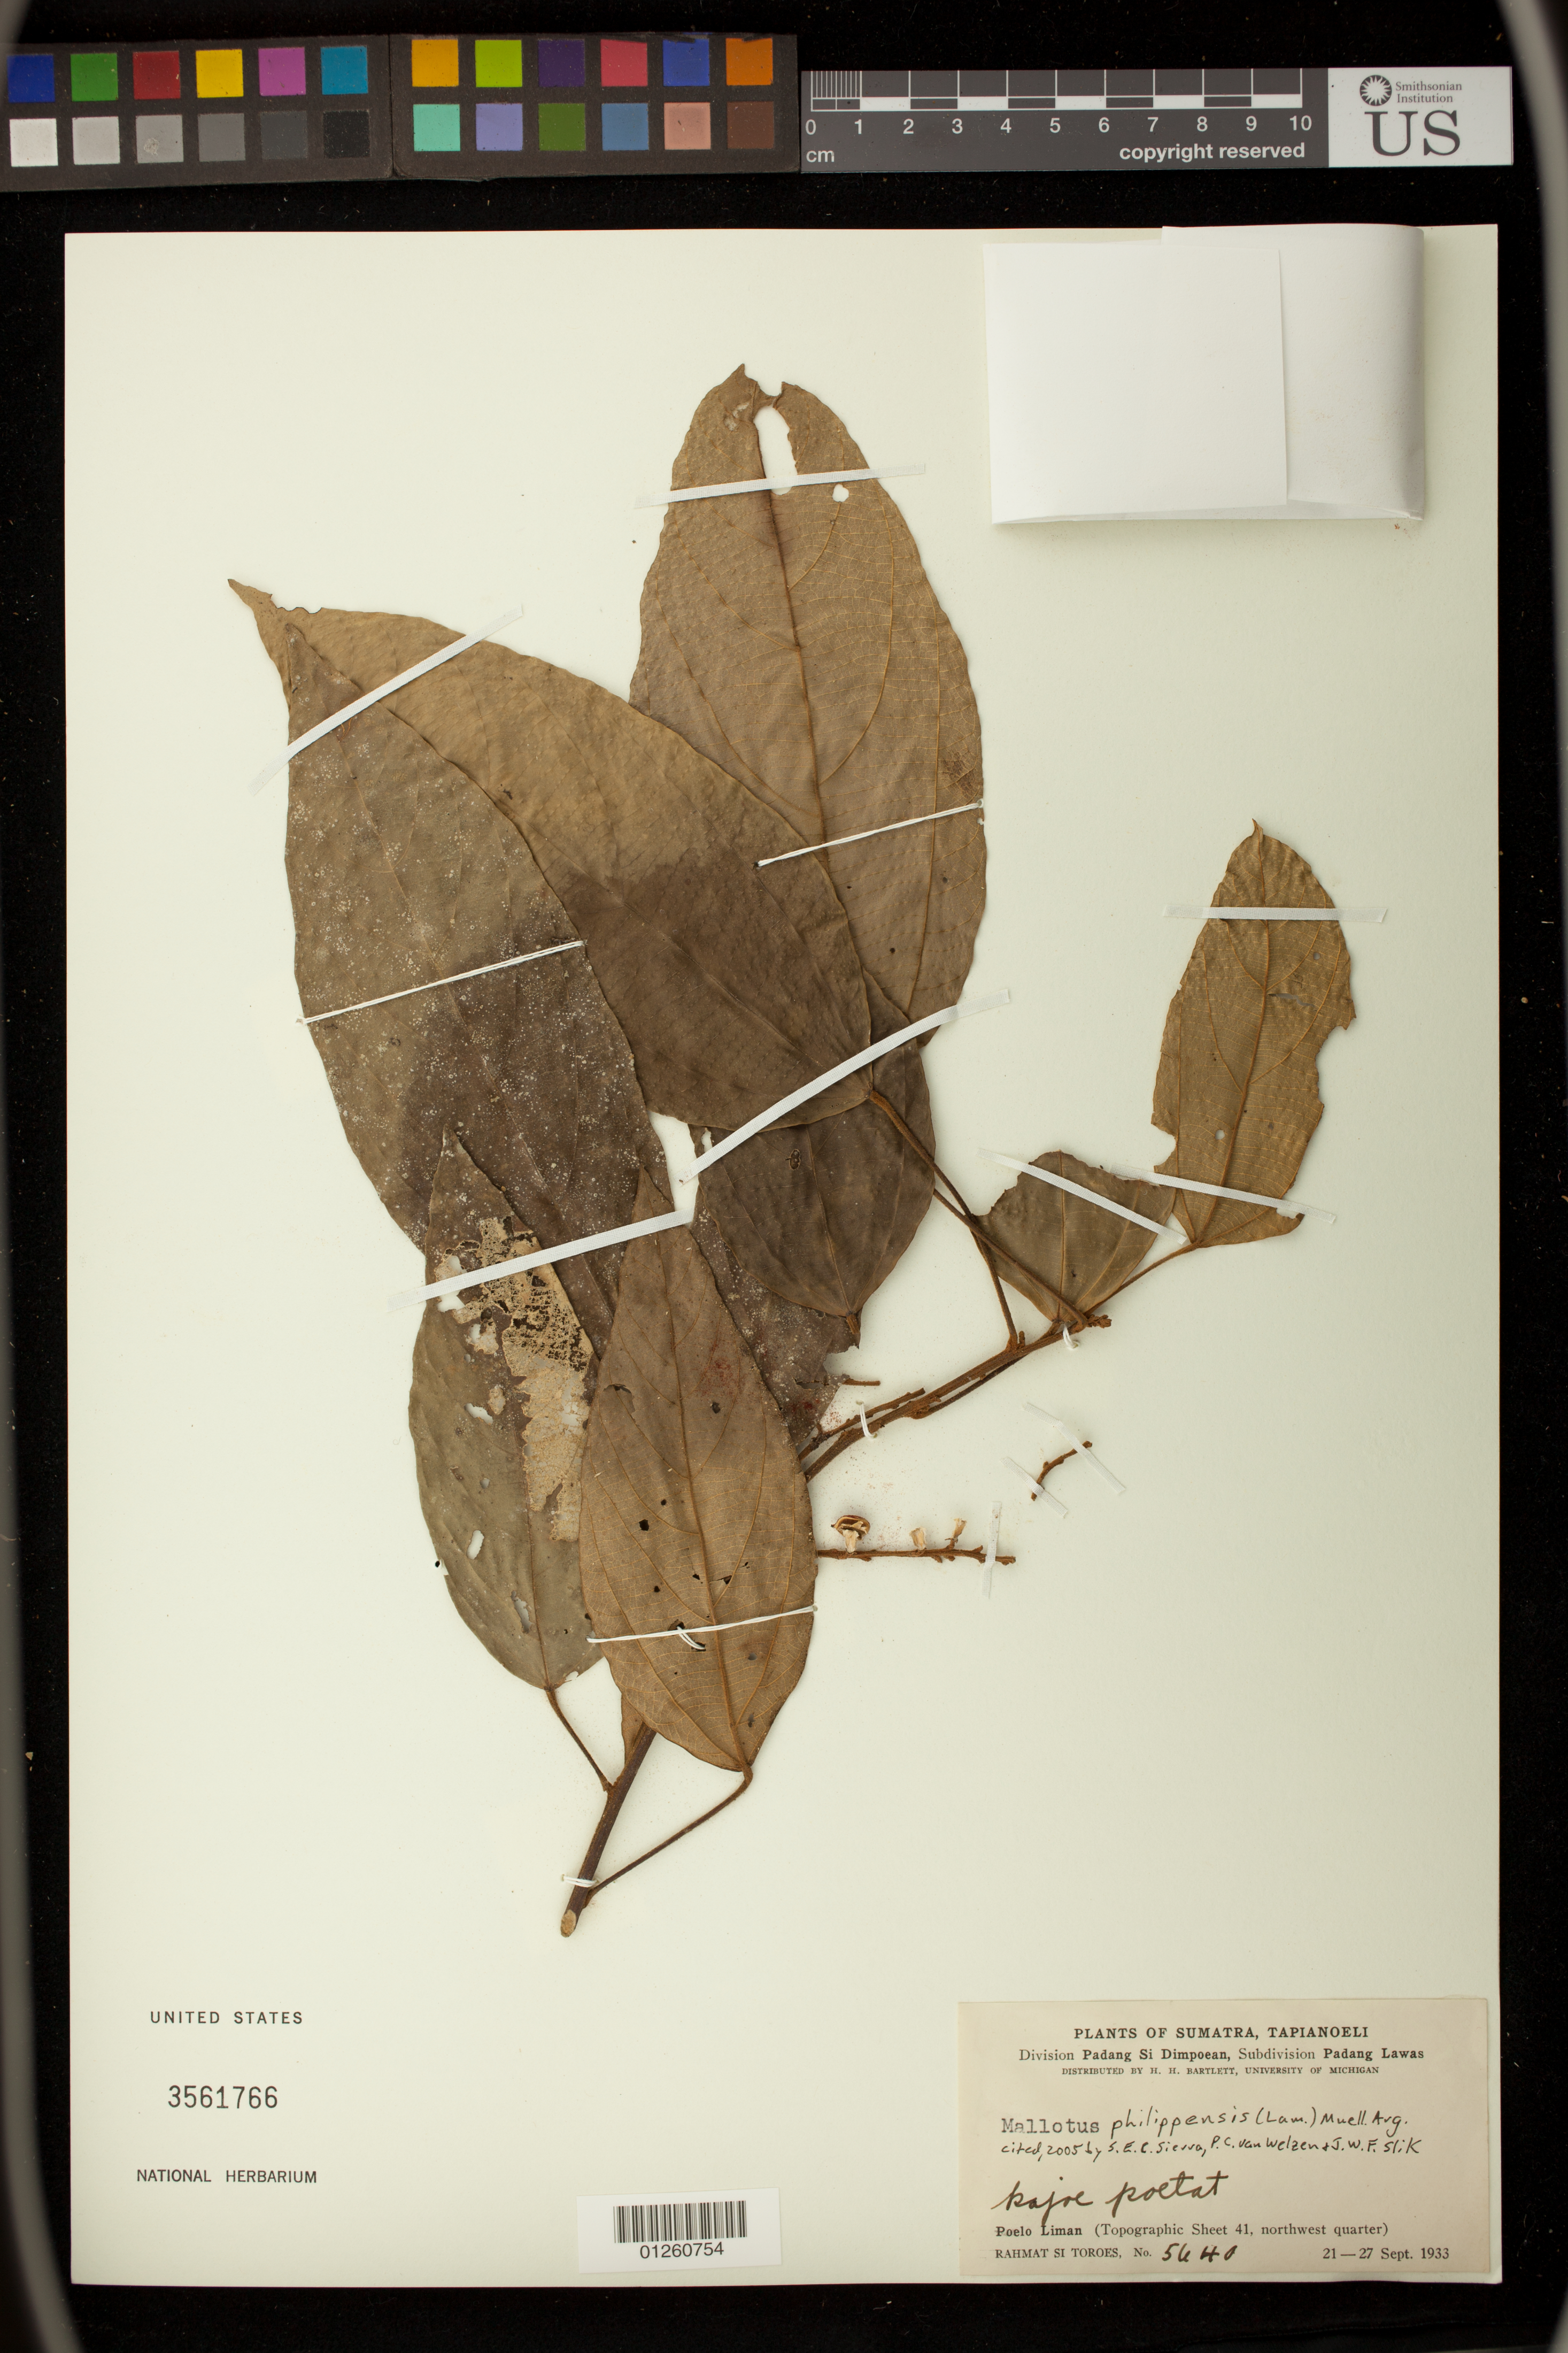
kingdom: Plantae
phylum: Tracheophyta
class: Magnoliopsida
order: Malpighiales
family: Euphorbiaceae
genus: Mallotus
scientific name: Mallotus philippensis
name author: (Lam.) Müll. Arg.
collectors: Rahmat Si Boeea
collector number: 5640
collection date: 1933-09-21/1933-09-27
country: Indonesia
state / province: Sumatra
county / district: Sumatera Utara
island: Sumatra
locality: Sumatra. Tapianoeli. Padang Si Dimpoean, Padang Lawas. Poelo Liman (Topographic Sheet 41, northwest quarter)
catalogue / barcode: US 3561766